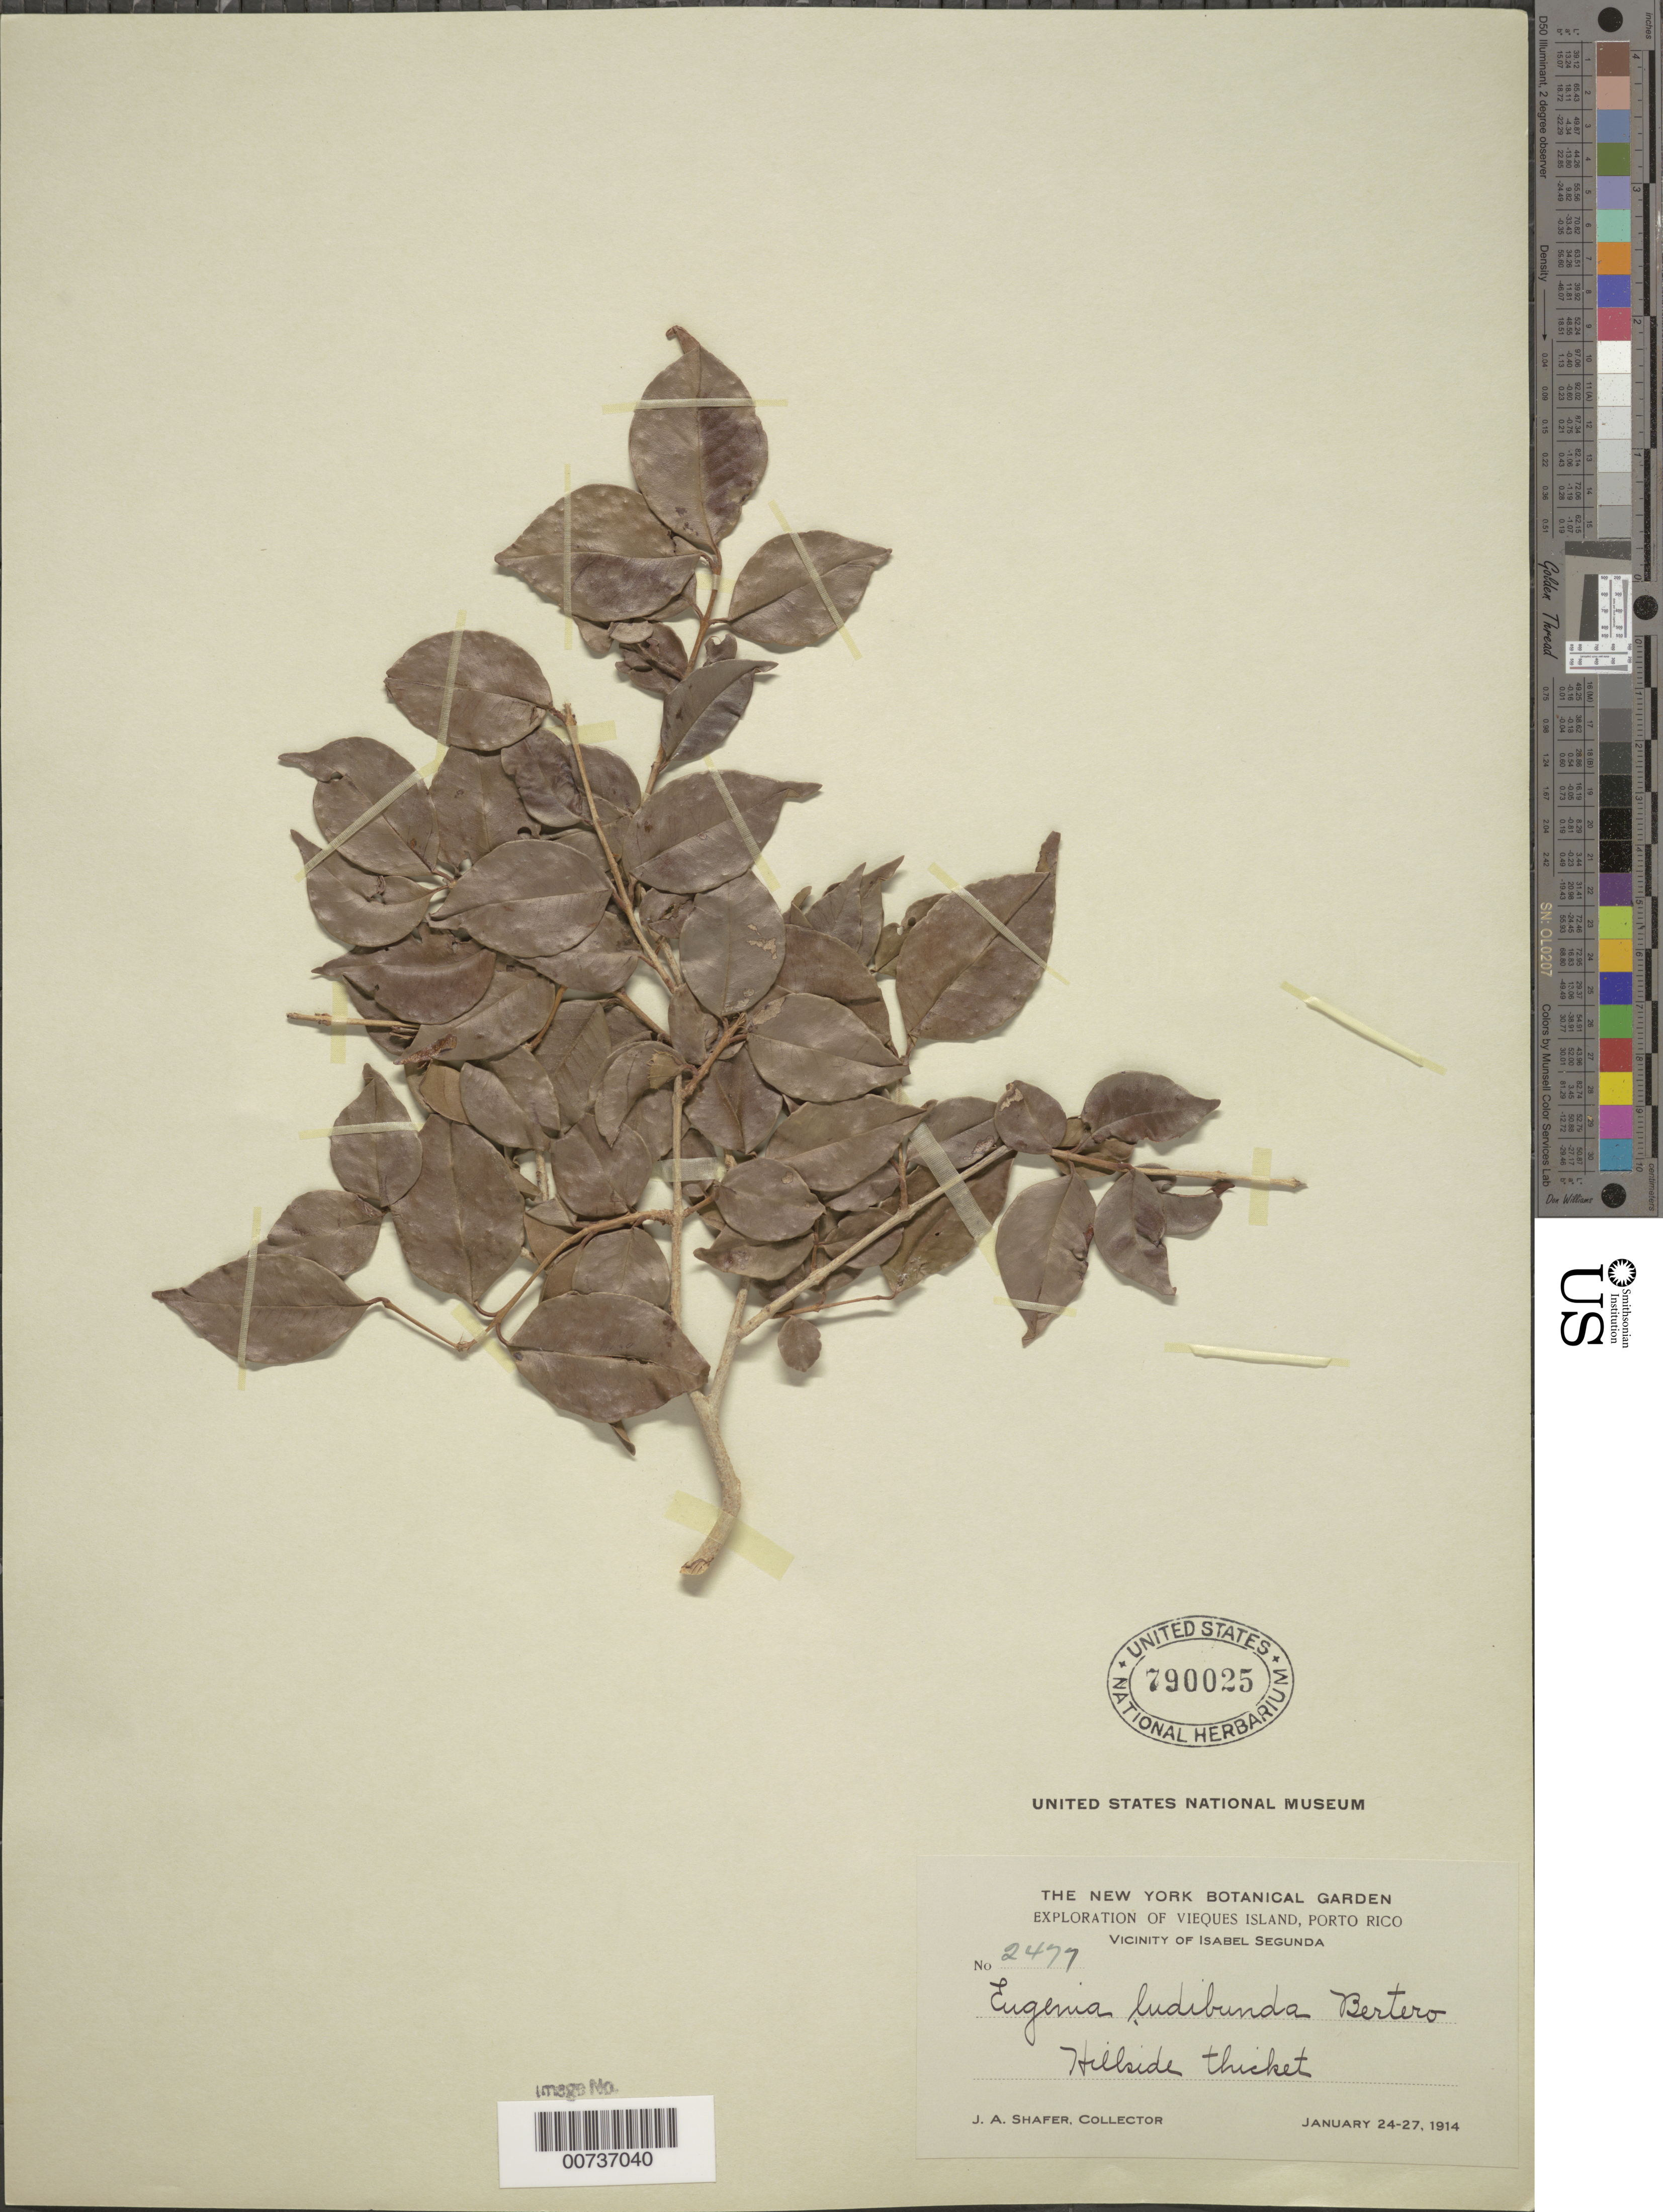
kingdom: Plantae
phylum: Tracheophyta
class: Magnoliopsida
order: Myrtales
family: Myrtaceae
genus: Eugenia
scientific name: Eugenia biflora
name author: (L.) DC.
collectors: J. A. Shafer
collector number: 2477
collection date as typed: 24 Jan 1914 to 27 Jan 1914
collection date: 1914-01-24/1914-01-27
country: Puerto Rico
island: Vieques I.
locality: vicinity of Isabel Segunda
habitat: Hillside thicket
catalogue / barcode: US 790025